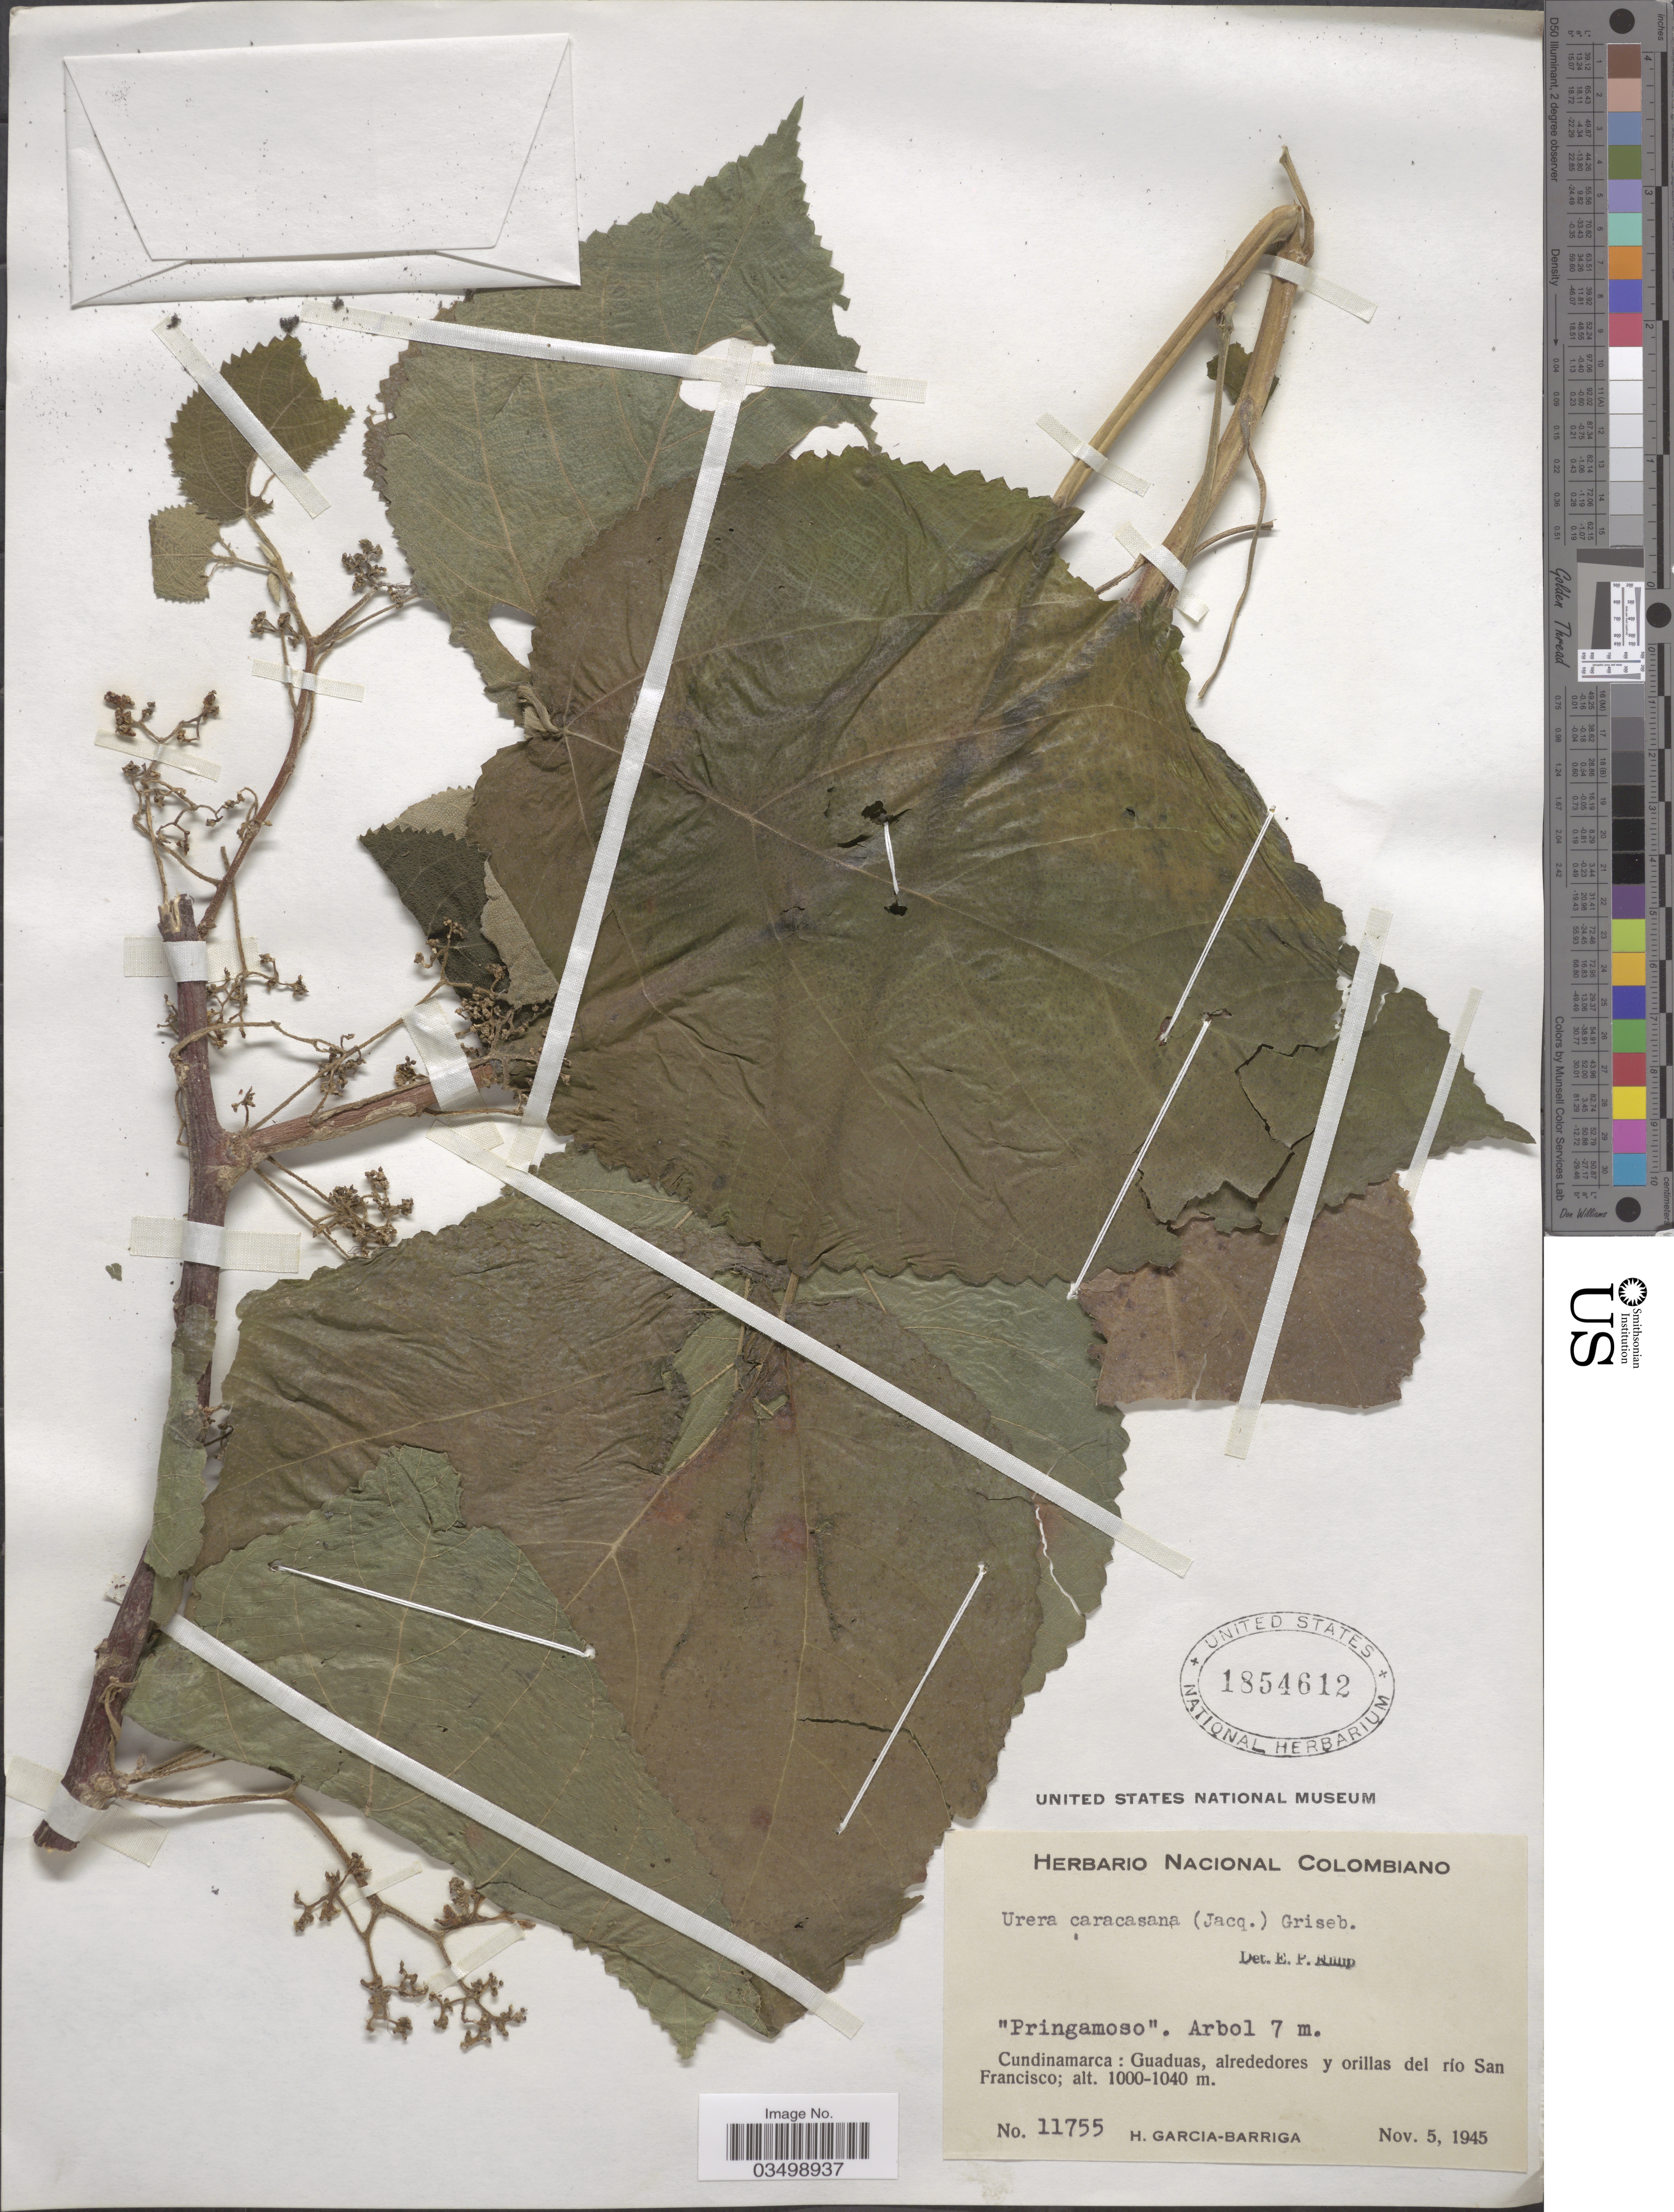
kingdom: Plantae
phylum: Tracheophyta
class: Magnoliopsida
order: Rosales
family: Urticaceae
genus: Urera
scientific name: Urera caracasana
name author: (Jacq.) Gaudich. ex Griseb.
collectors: H. García Barriga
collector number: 11755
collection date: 1945-11-05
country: Colombia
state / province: Cundinamarca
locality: Guaduas, alrededores y orillas del río San Francisco.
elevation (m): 1000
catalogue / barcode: US 1854612